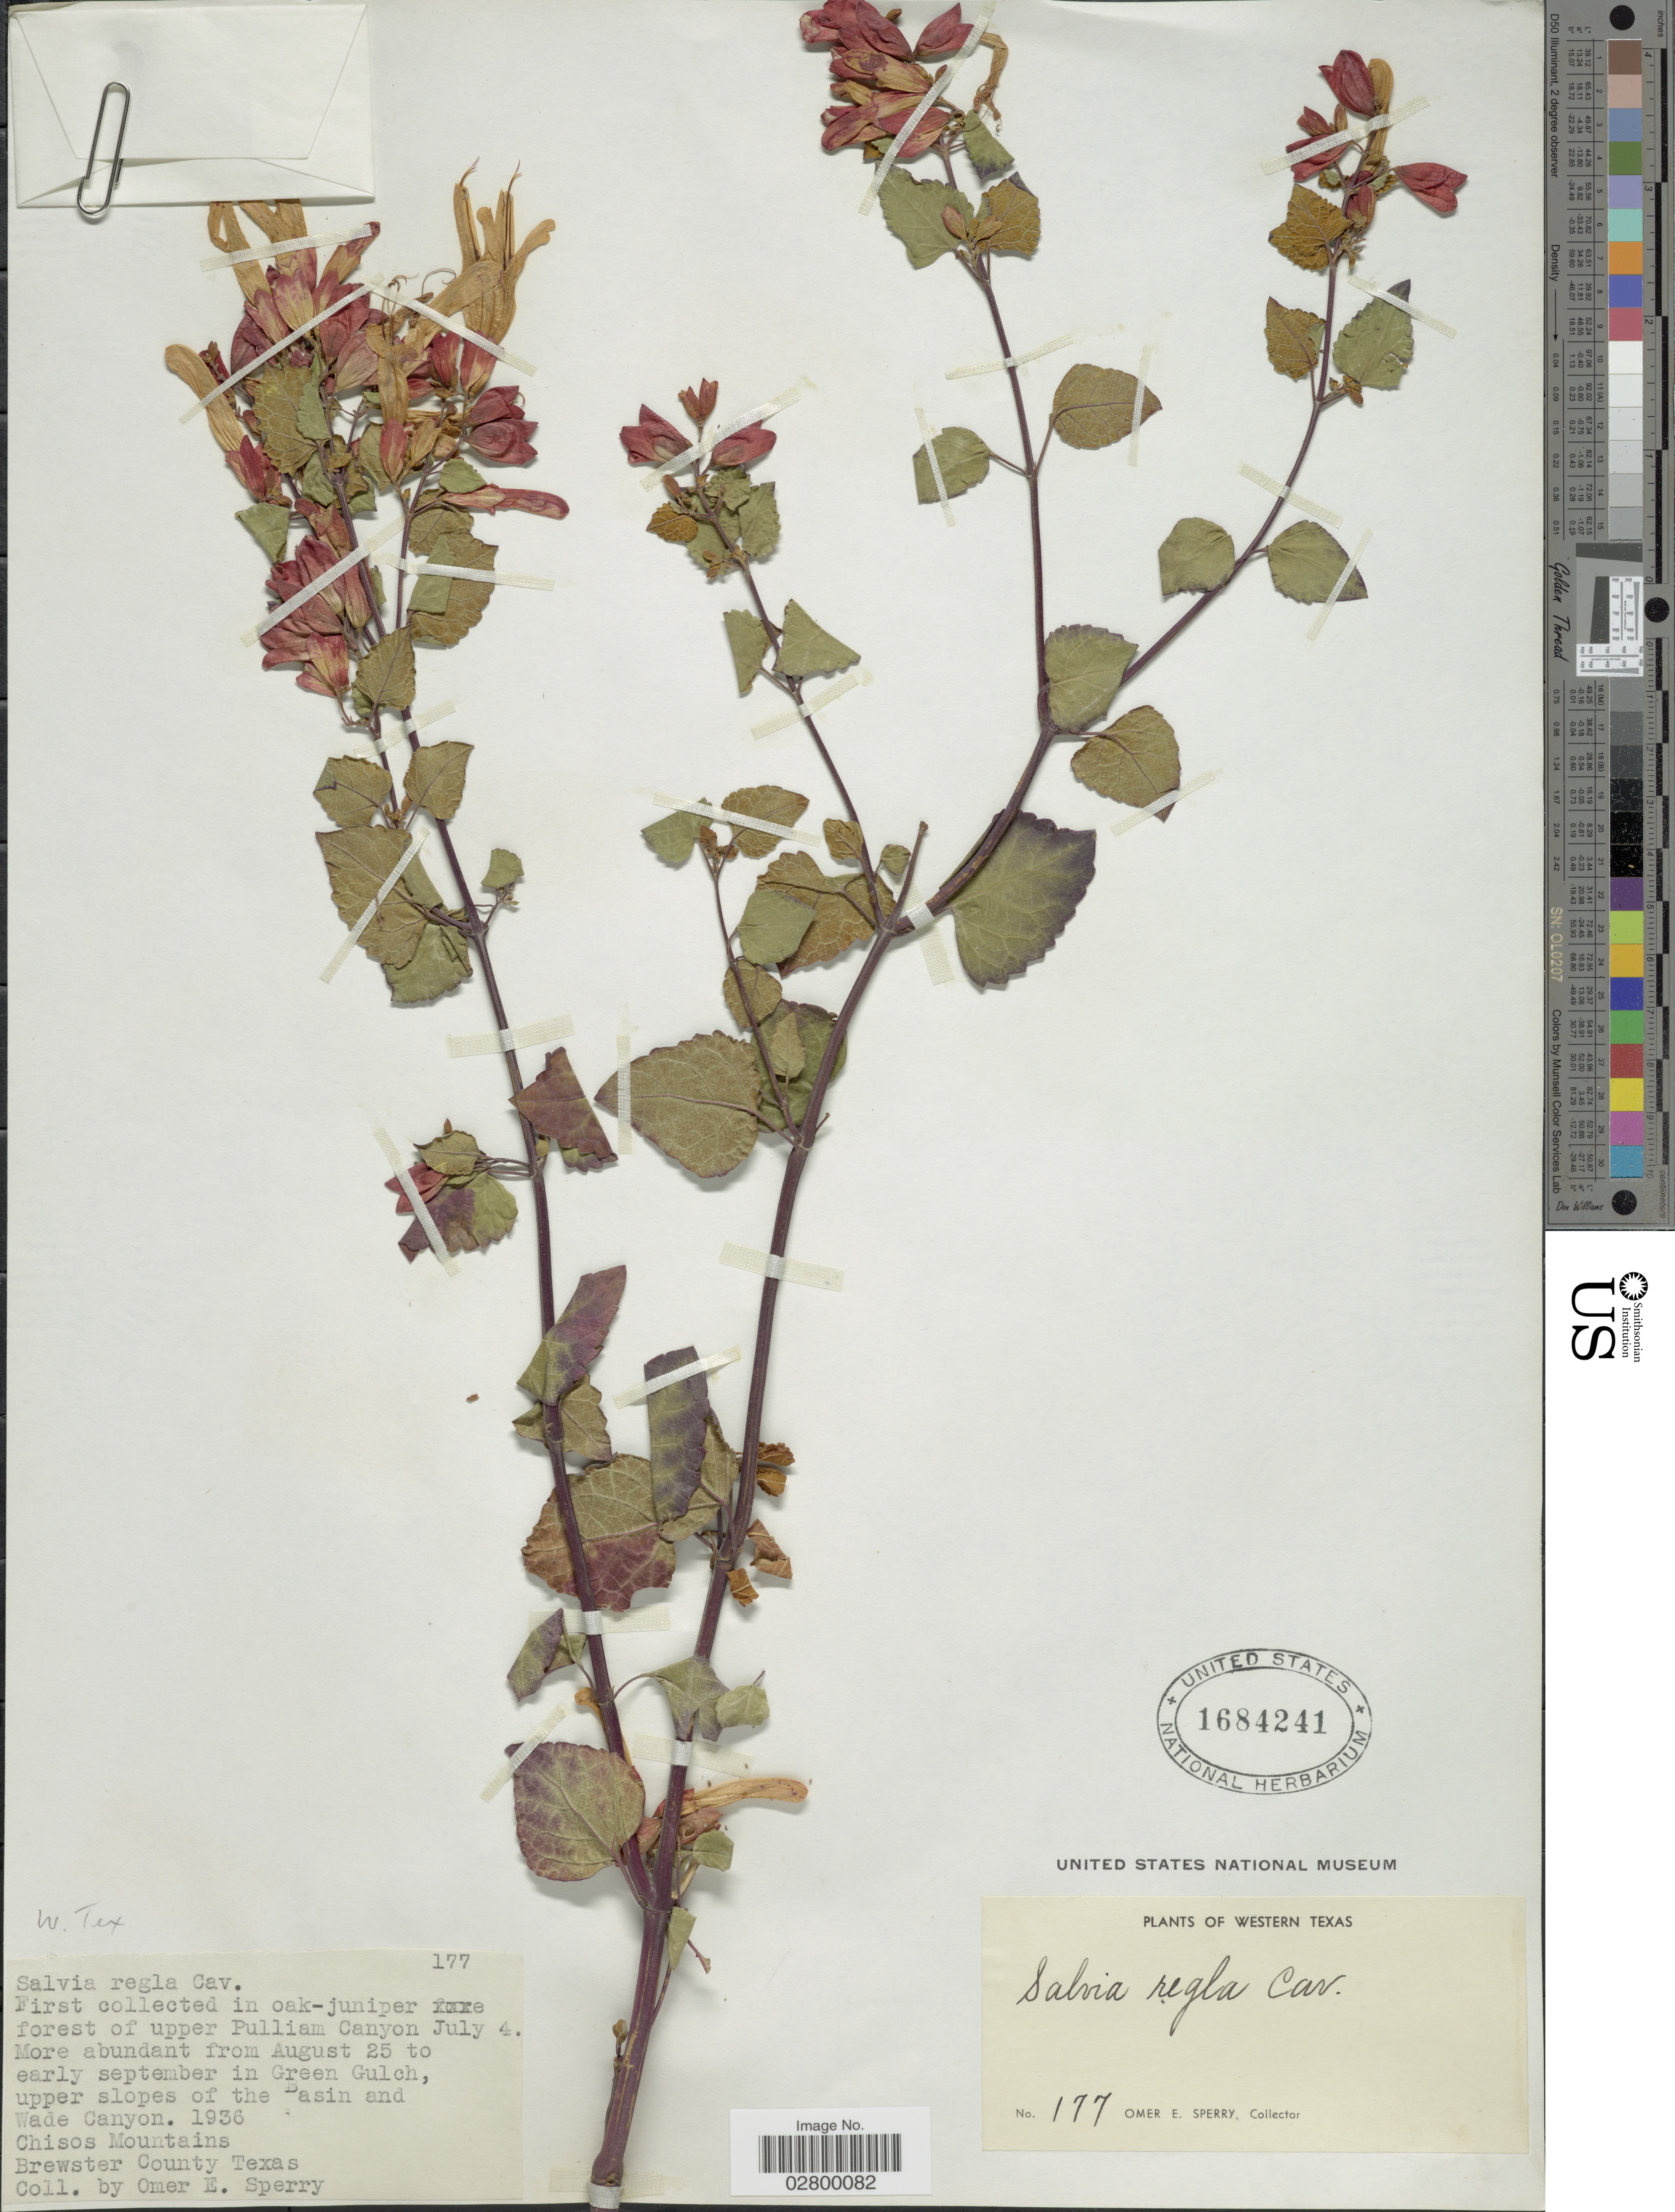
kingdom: Plantae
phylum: Tracheophyta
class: Magnoliopsida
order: Lamiales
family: Lamiaceae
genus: Salvia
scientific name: Salvia regla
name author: Cav.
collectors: O. E. Sperry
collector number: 177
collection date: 1936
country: United States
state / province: Texas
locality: Western Texas, First collected in oak-juniper forest of upper Pulliam Canyon, early september in Green Gulch, upper slopes of the Basin and Wade Canyon, Chisos Mountains.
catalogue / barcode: US 1684241